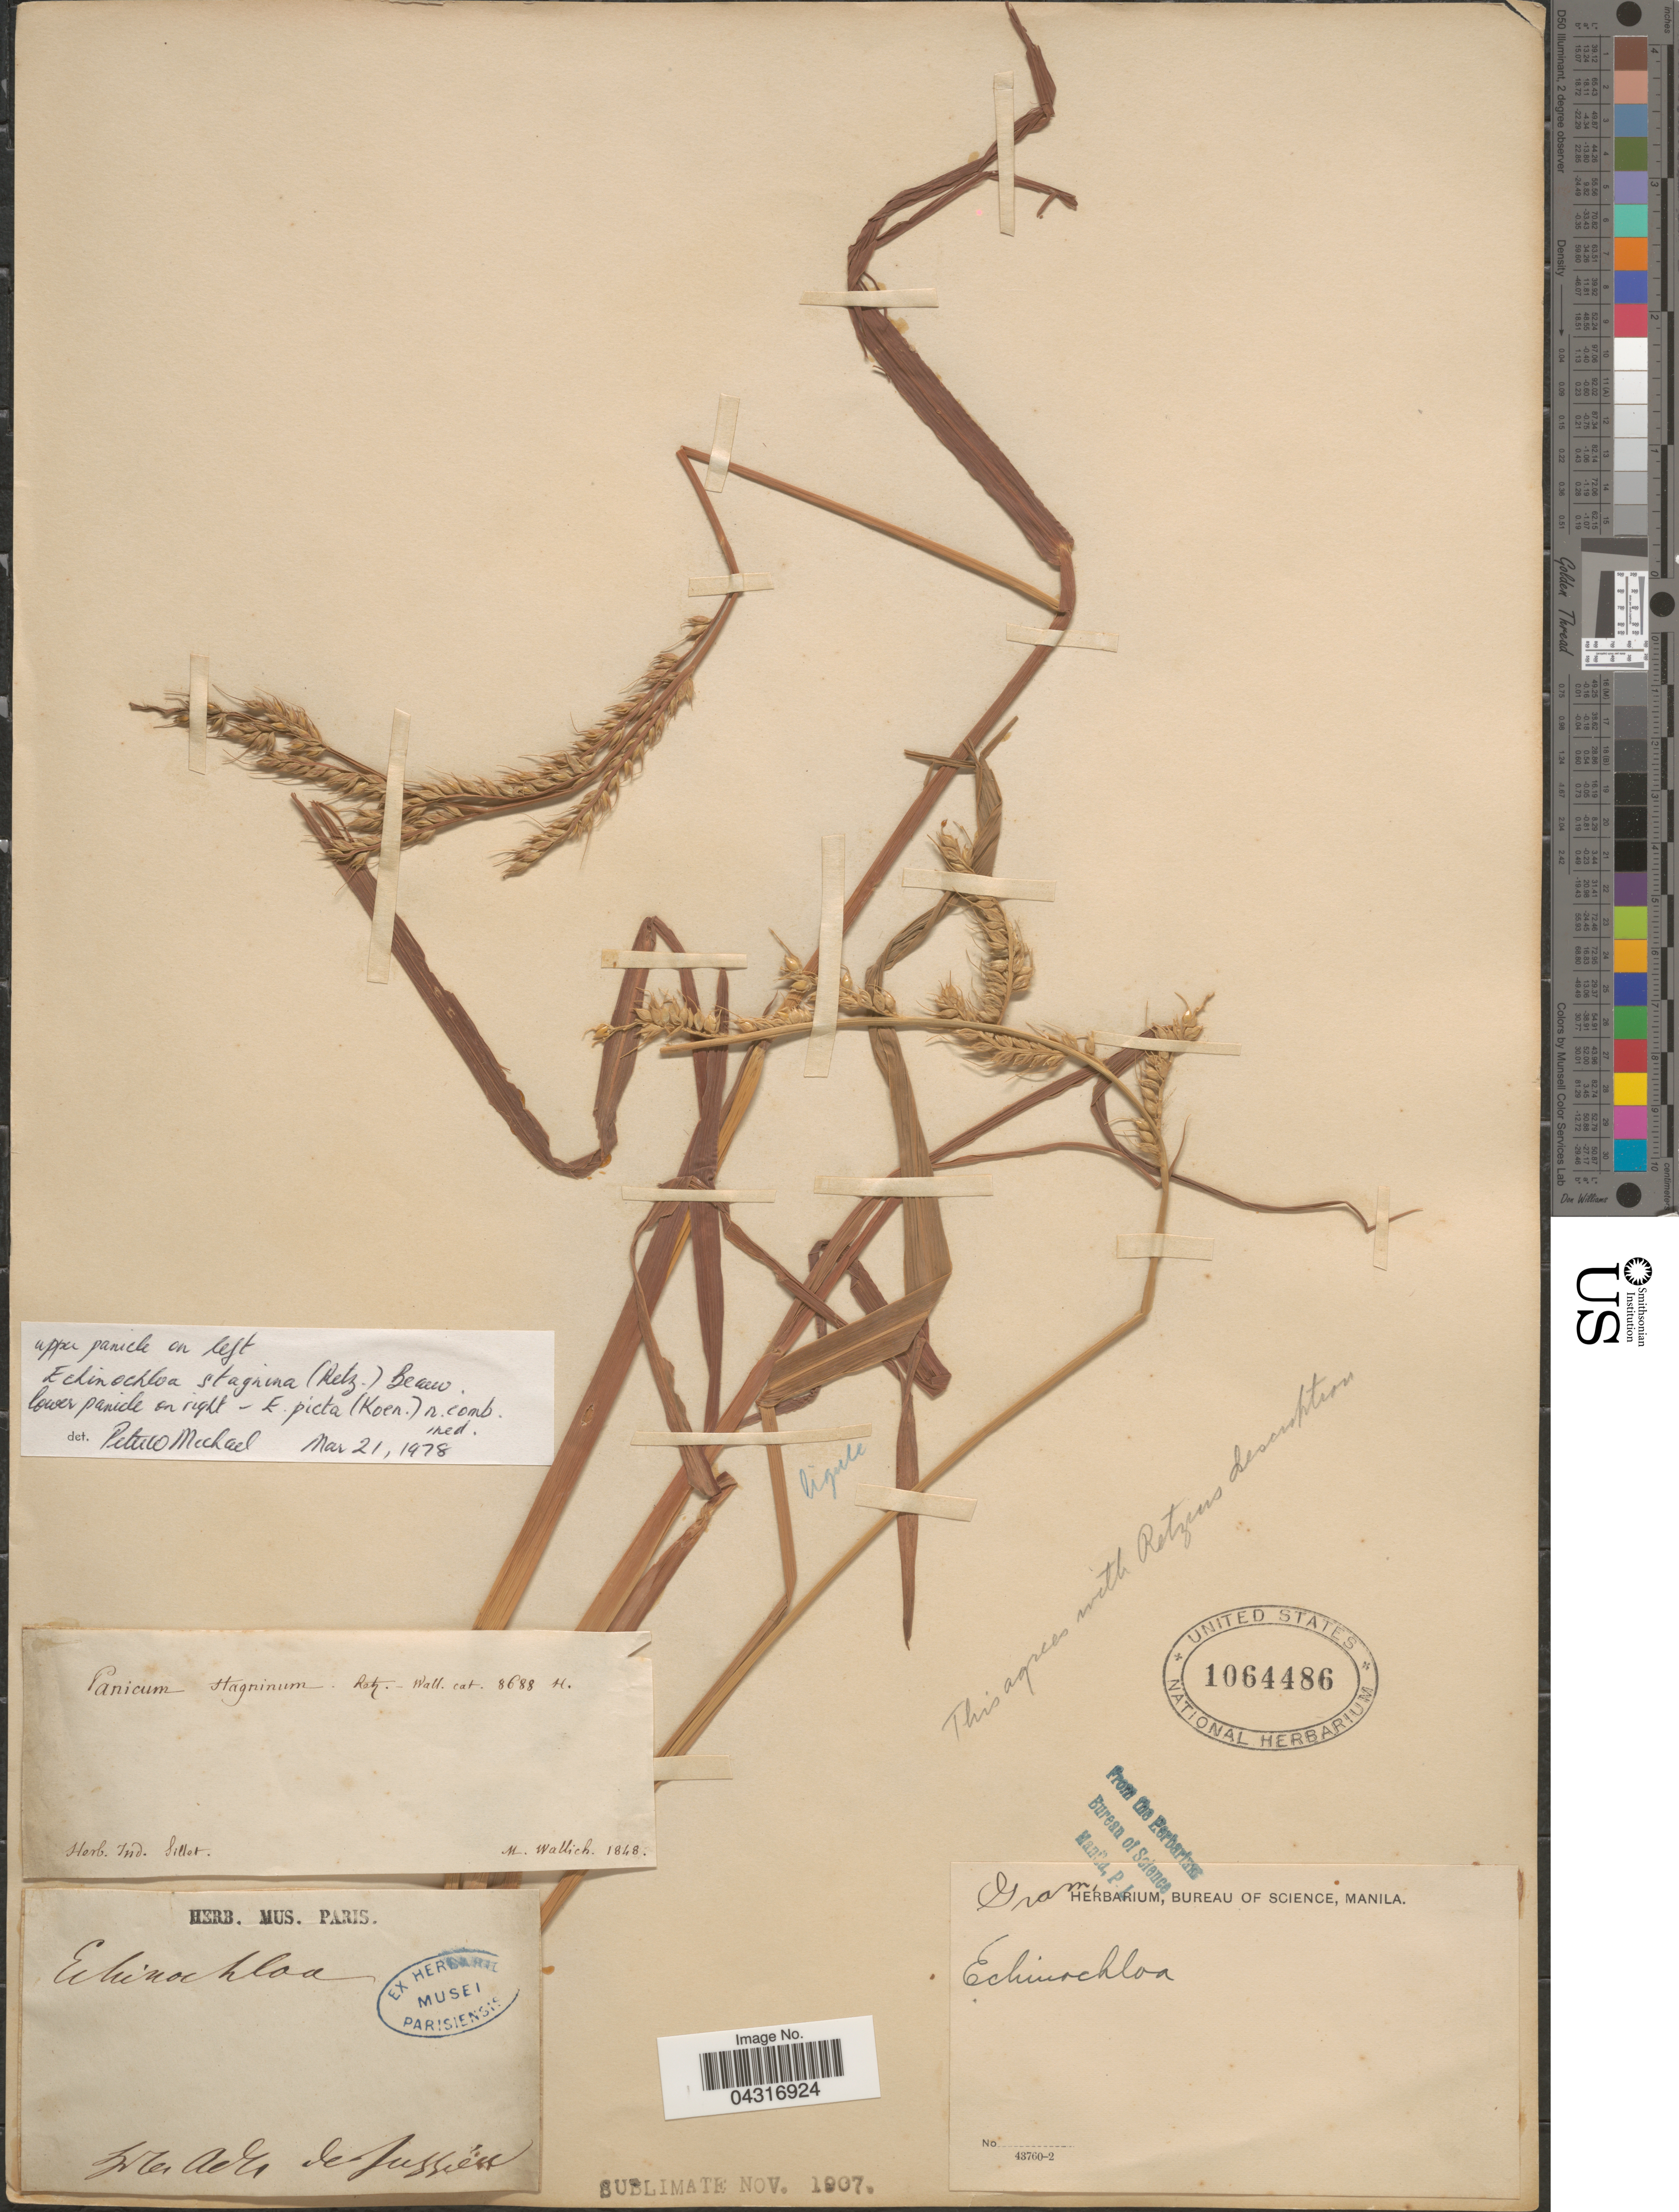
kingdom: Plantae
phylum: Tracheophyta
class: Liliopsida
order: Poales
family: Poaceae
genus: Echinochloa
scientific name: Echinochloa sp.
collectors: N. Wallich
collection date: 1848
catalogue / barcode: US 1064486